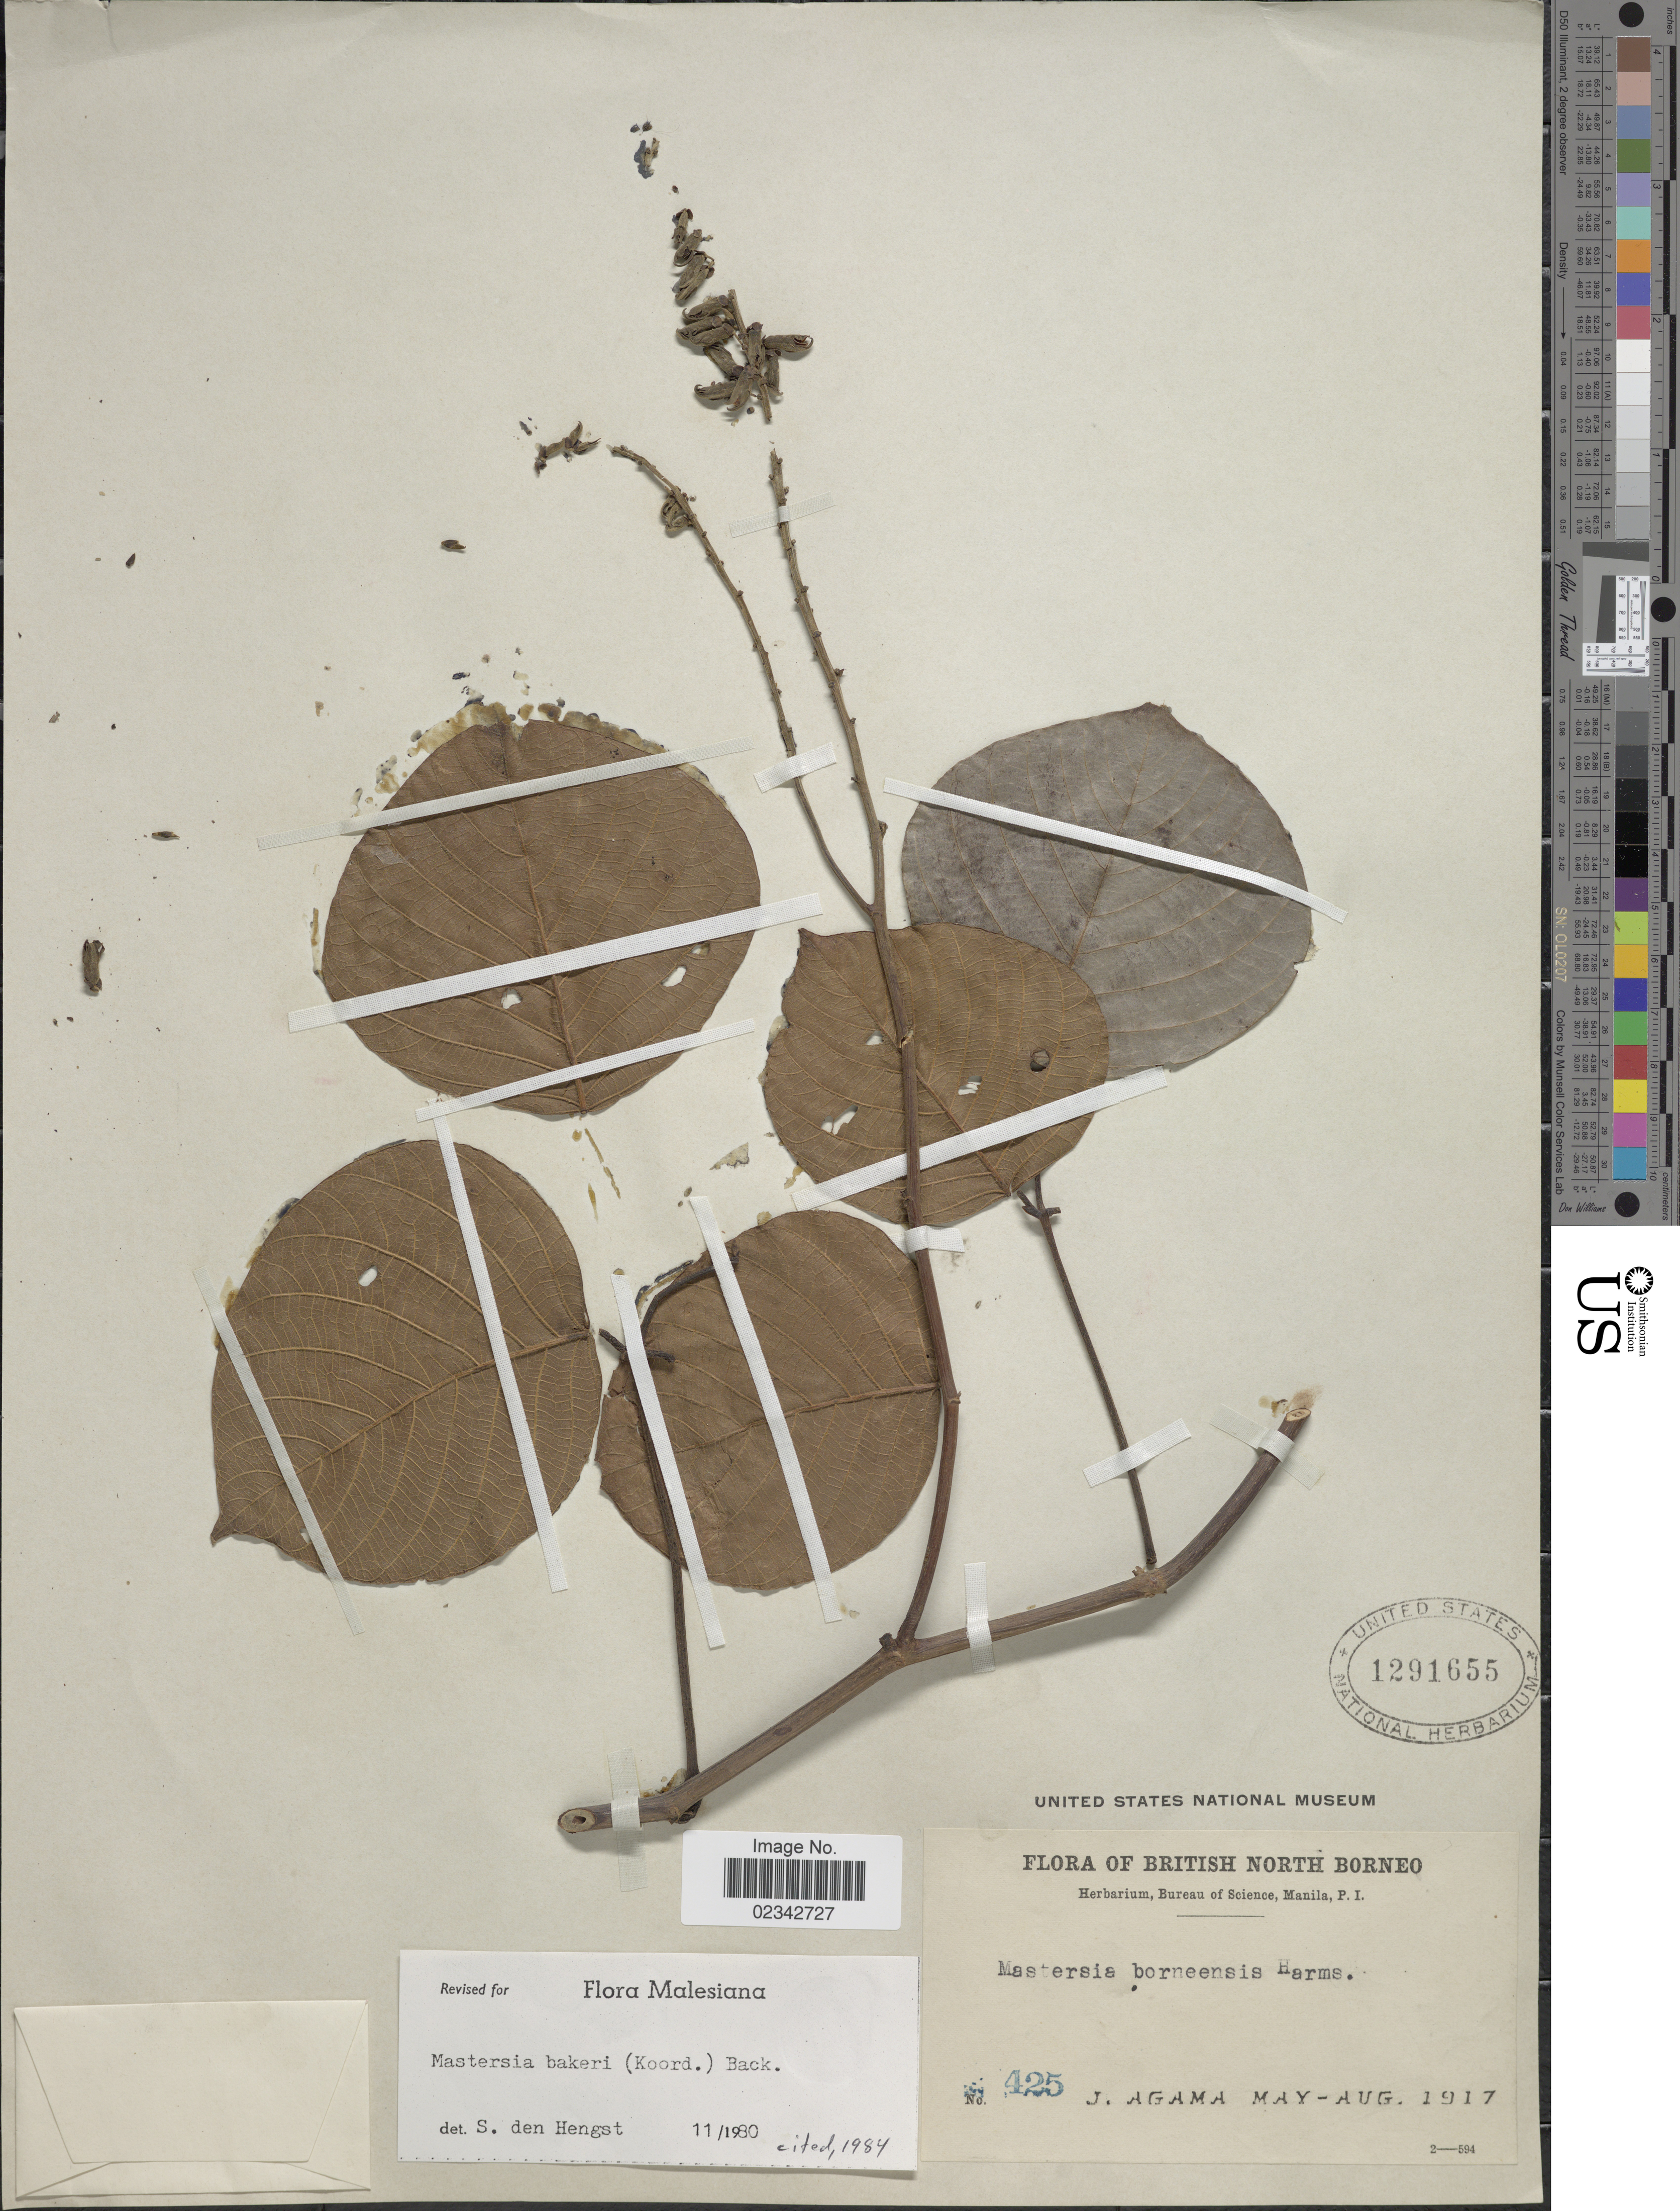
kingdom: Plantae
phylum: Tracheophyta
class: Magnoliopsida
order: Fabales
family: Fabaceae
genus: Mastersia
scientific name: Mastersia bakeri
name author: (Koord.) Backer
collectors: J. Agama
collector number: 425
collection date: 1917-05/1917-08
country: Malaysia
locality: British North Borneo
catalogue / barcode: US 1291655